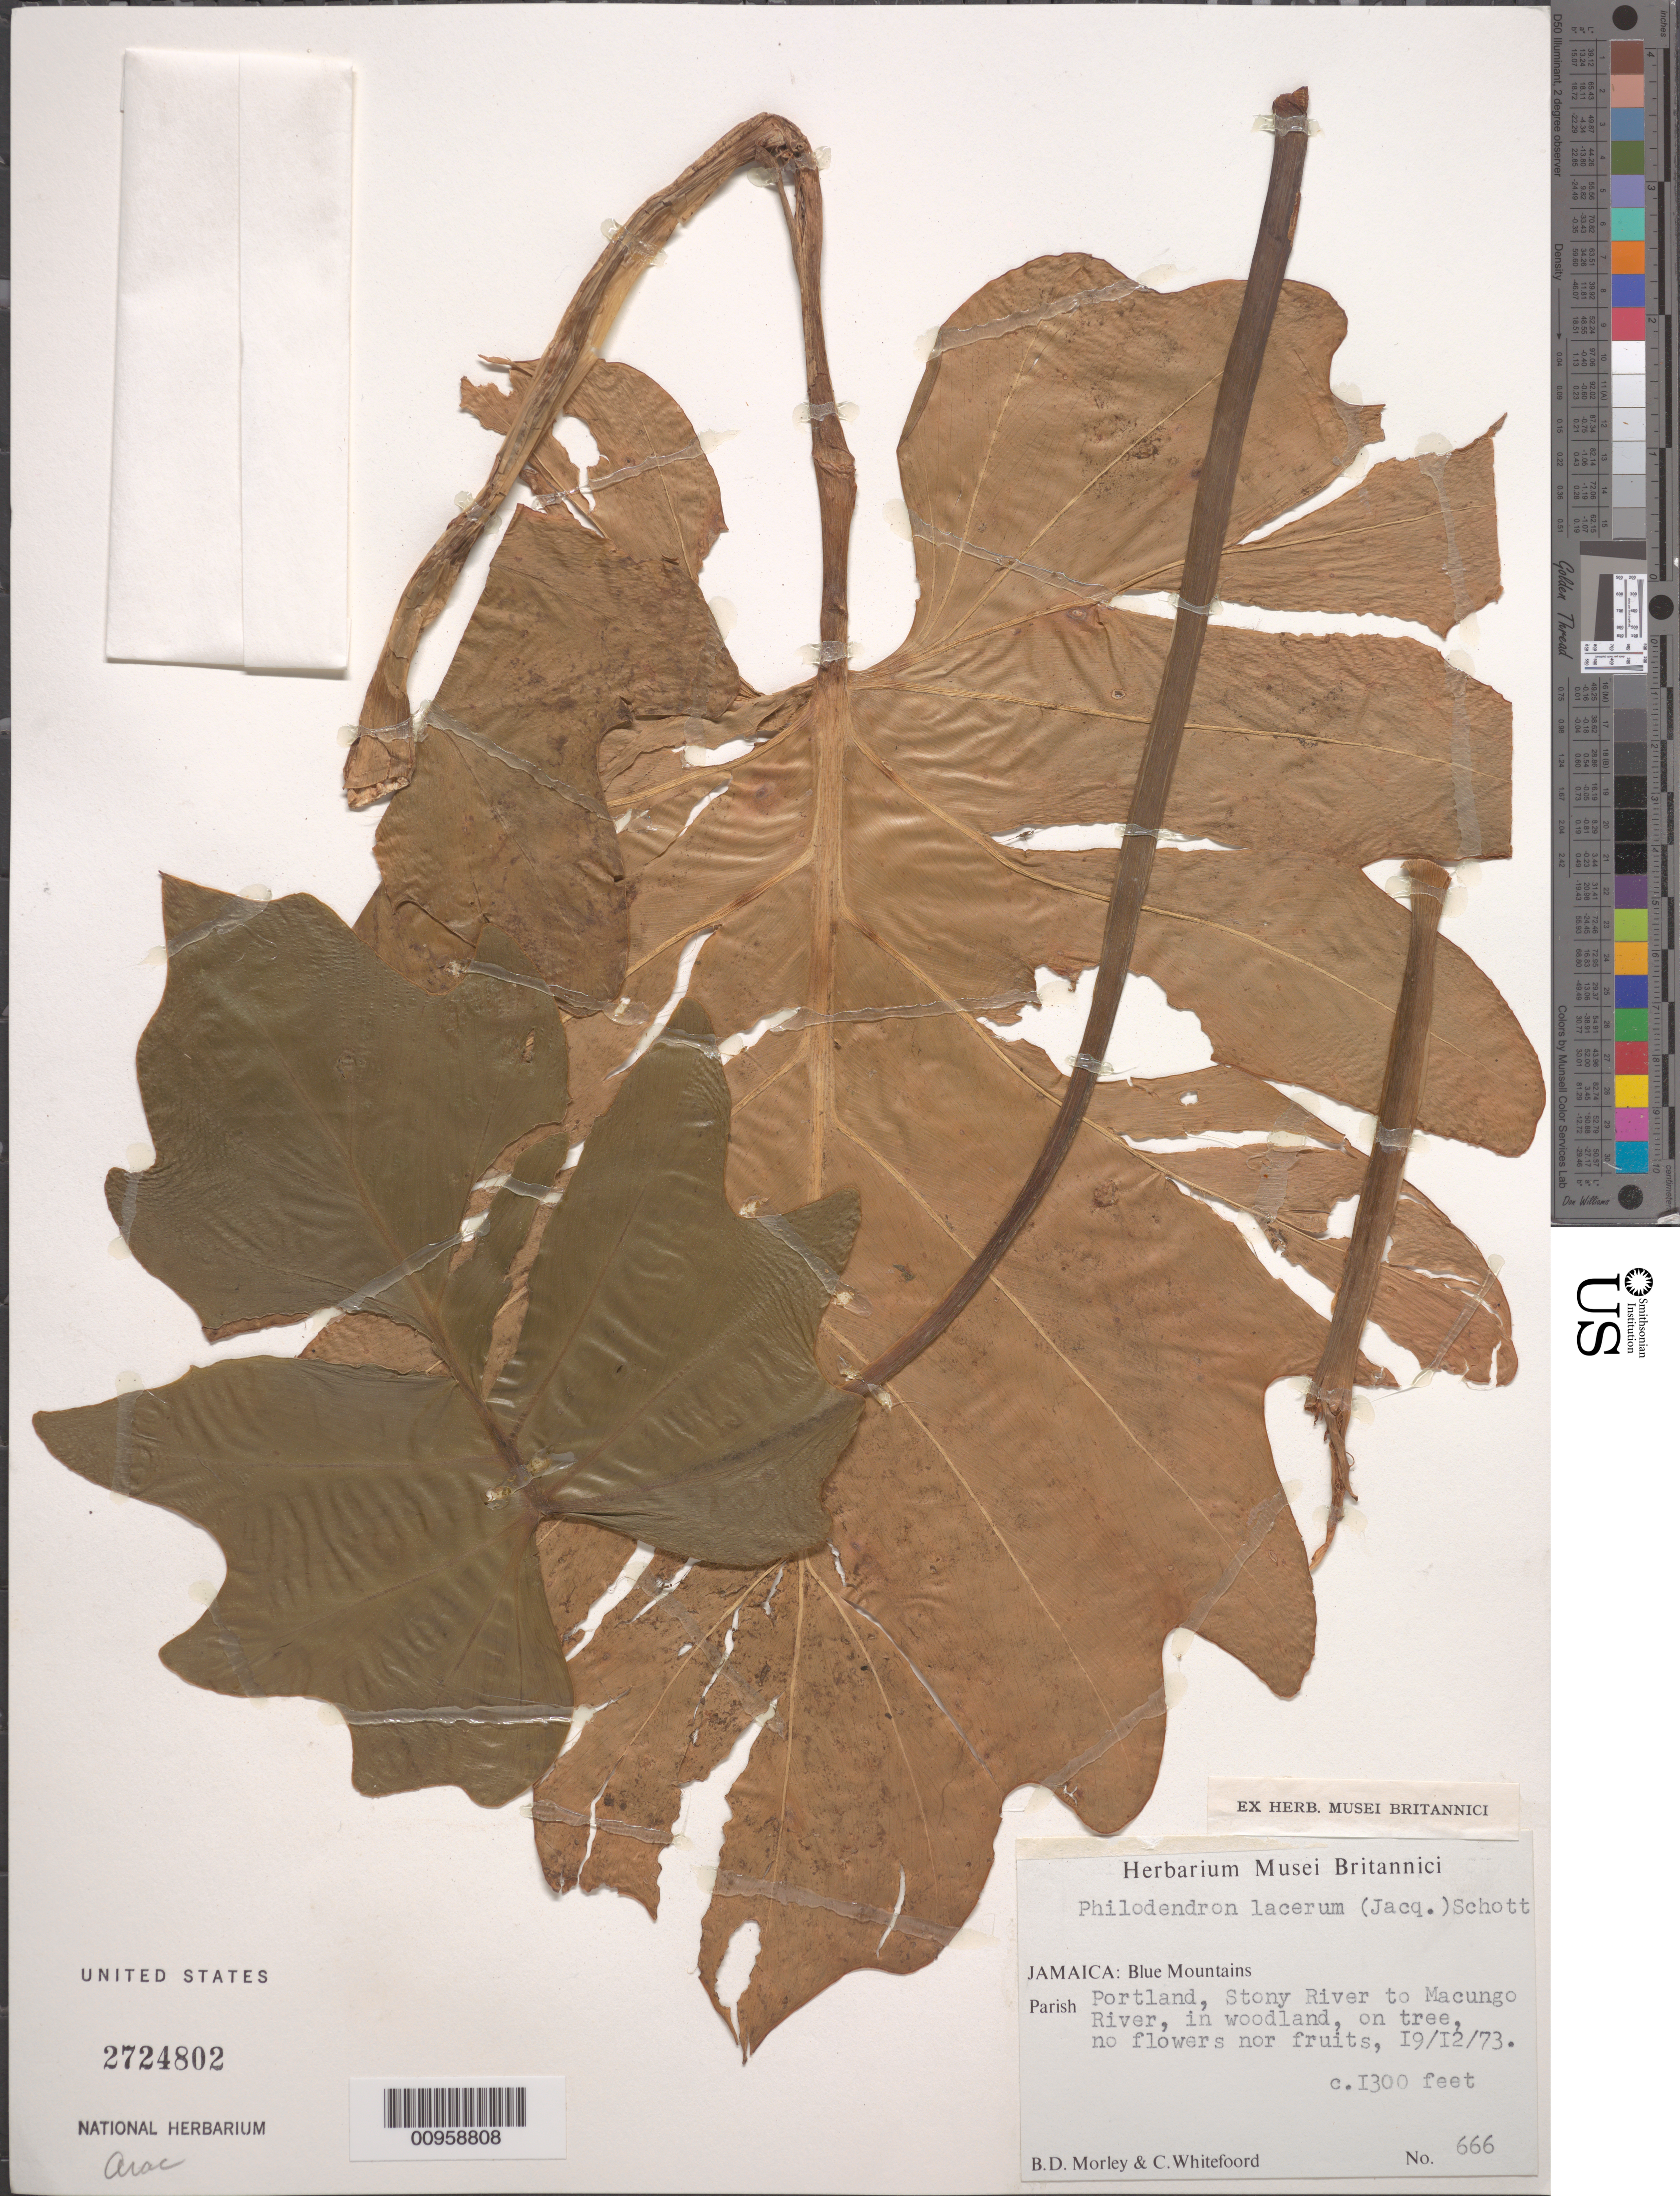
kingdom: Plantae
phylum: Tracheophyta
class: Liliopsida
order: Alismatales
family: Araceae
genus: Philodendron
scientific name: Philodendron lacerum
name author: (Jacq.) Schott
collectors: B. D. Morley & C. Whitefoord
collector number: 666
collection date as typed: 19 Dec 1973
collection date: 1973-12-19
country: Jamaica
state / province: Portland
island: Jamaica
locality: Blue Mountains, Stony River to Macungo River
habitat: In woodland, on tree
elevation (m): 396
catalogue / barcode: US 2724802